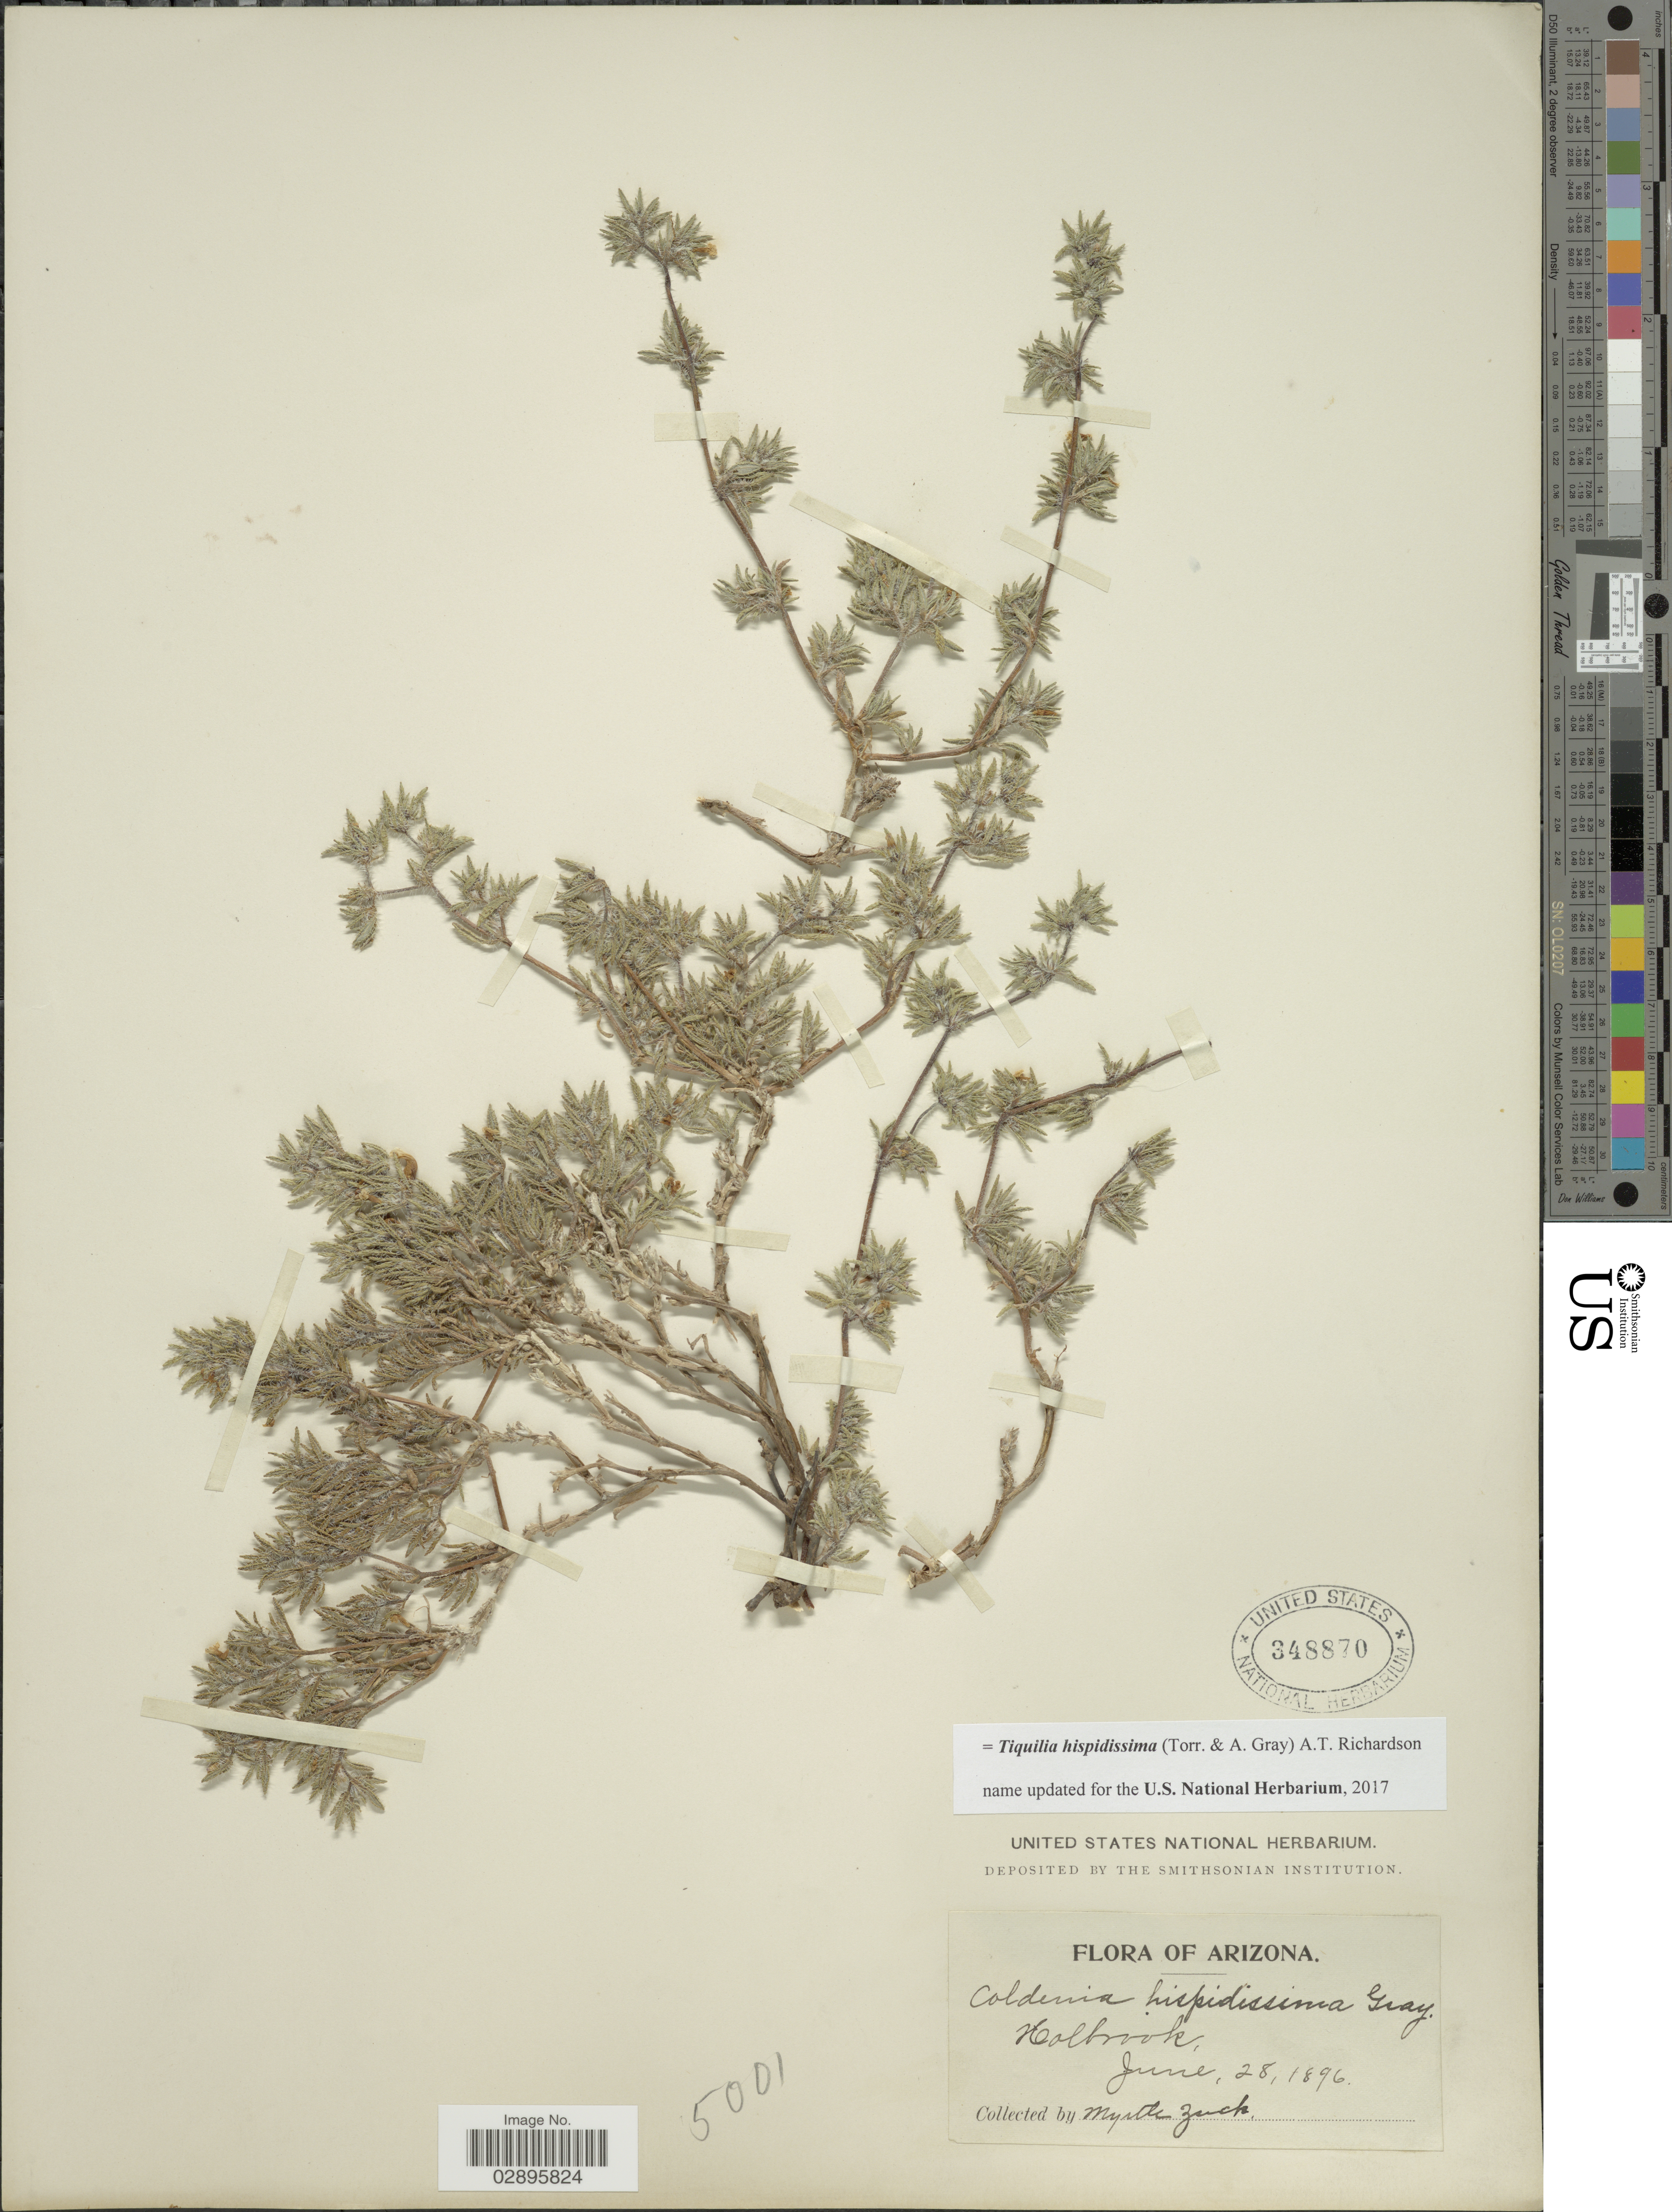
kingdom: Plantae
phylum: Tracheophyta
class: Magnoliopsida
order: Boraginales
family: Ehretiaceae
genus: Tiquilia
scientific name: Tiquilia hispidissima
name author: (Torr. & A. Gray) A.T. Richardson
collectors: M. Zuck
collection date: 1896-06-28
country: United States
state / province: Arizona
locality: Holbrook.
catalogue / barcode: US 348870